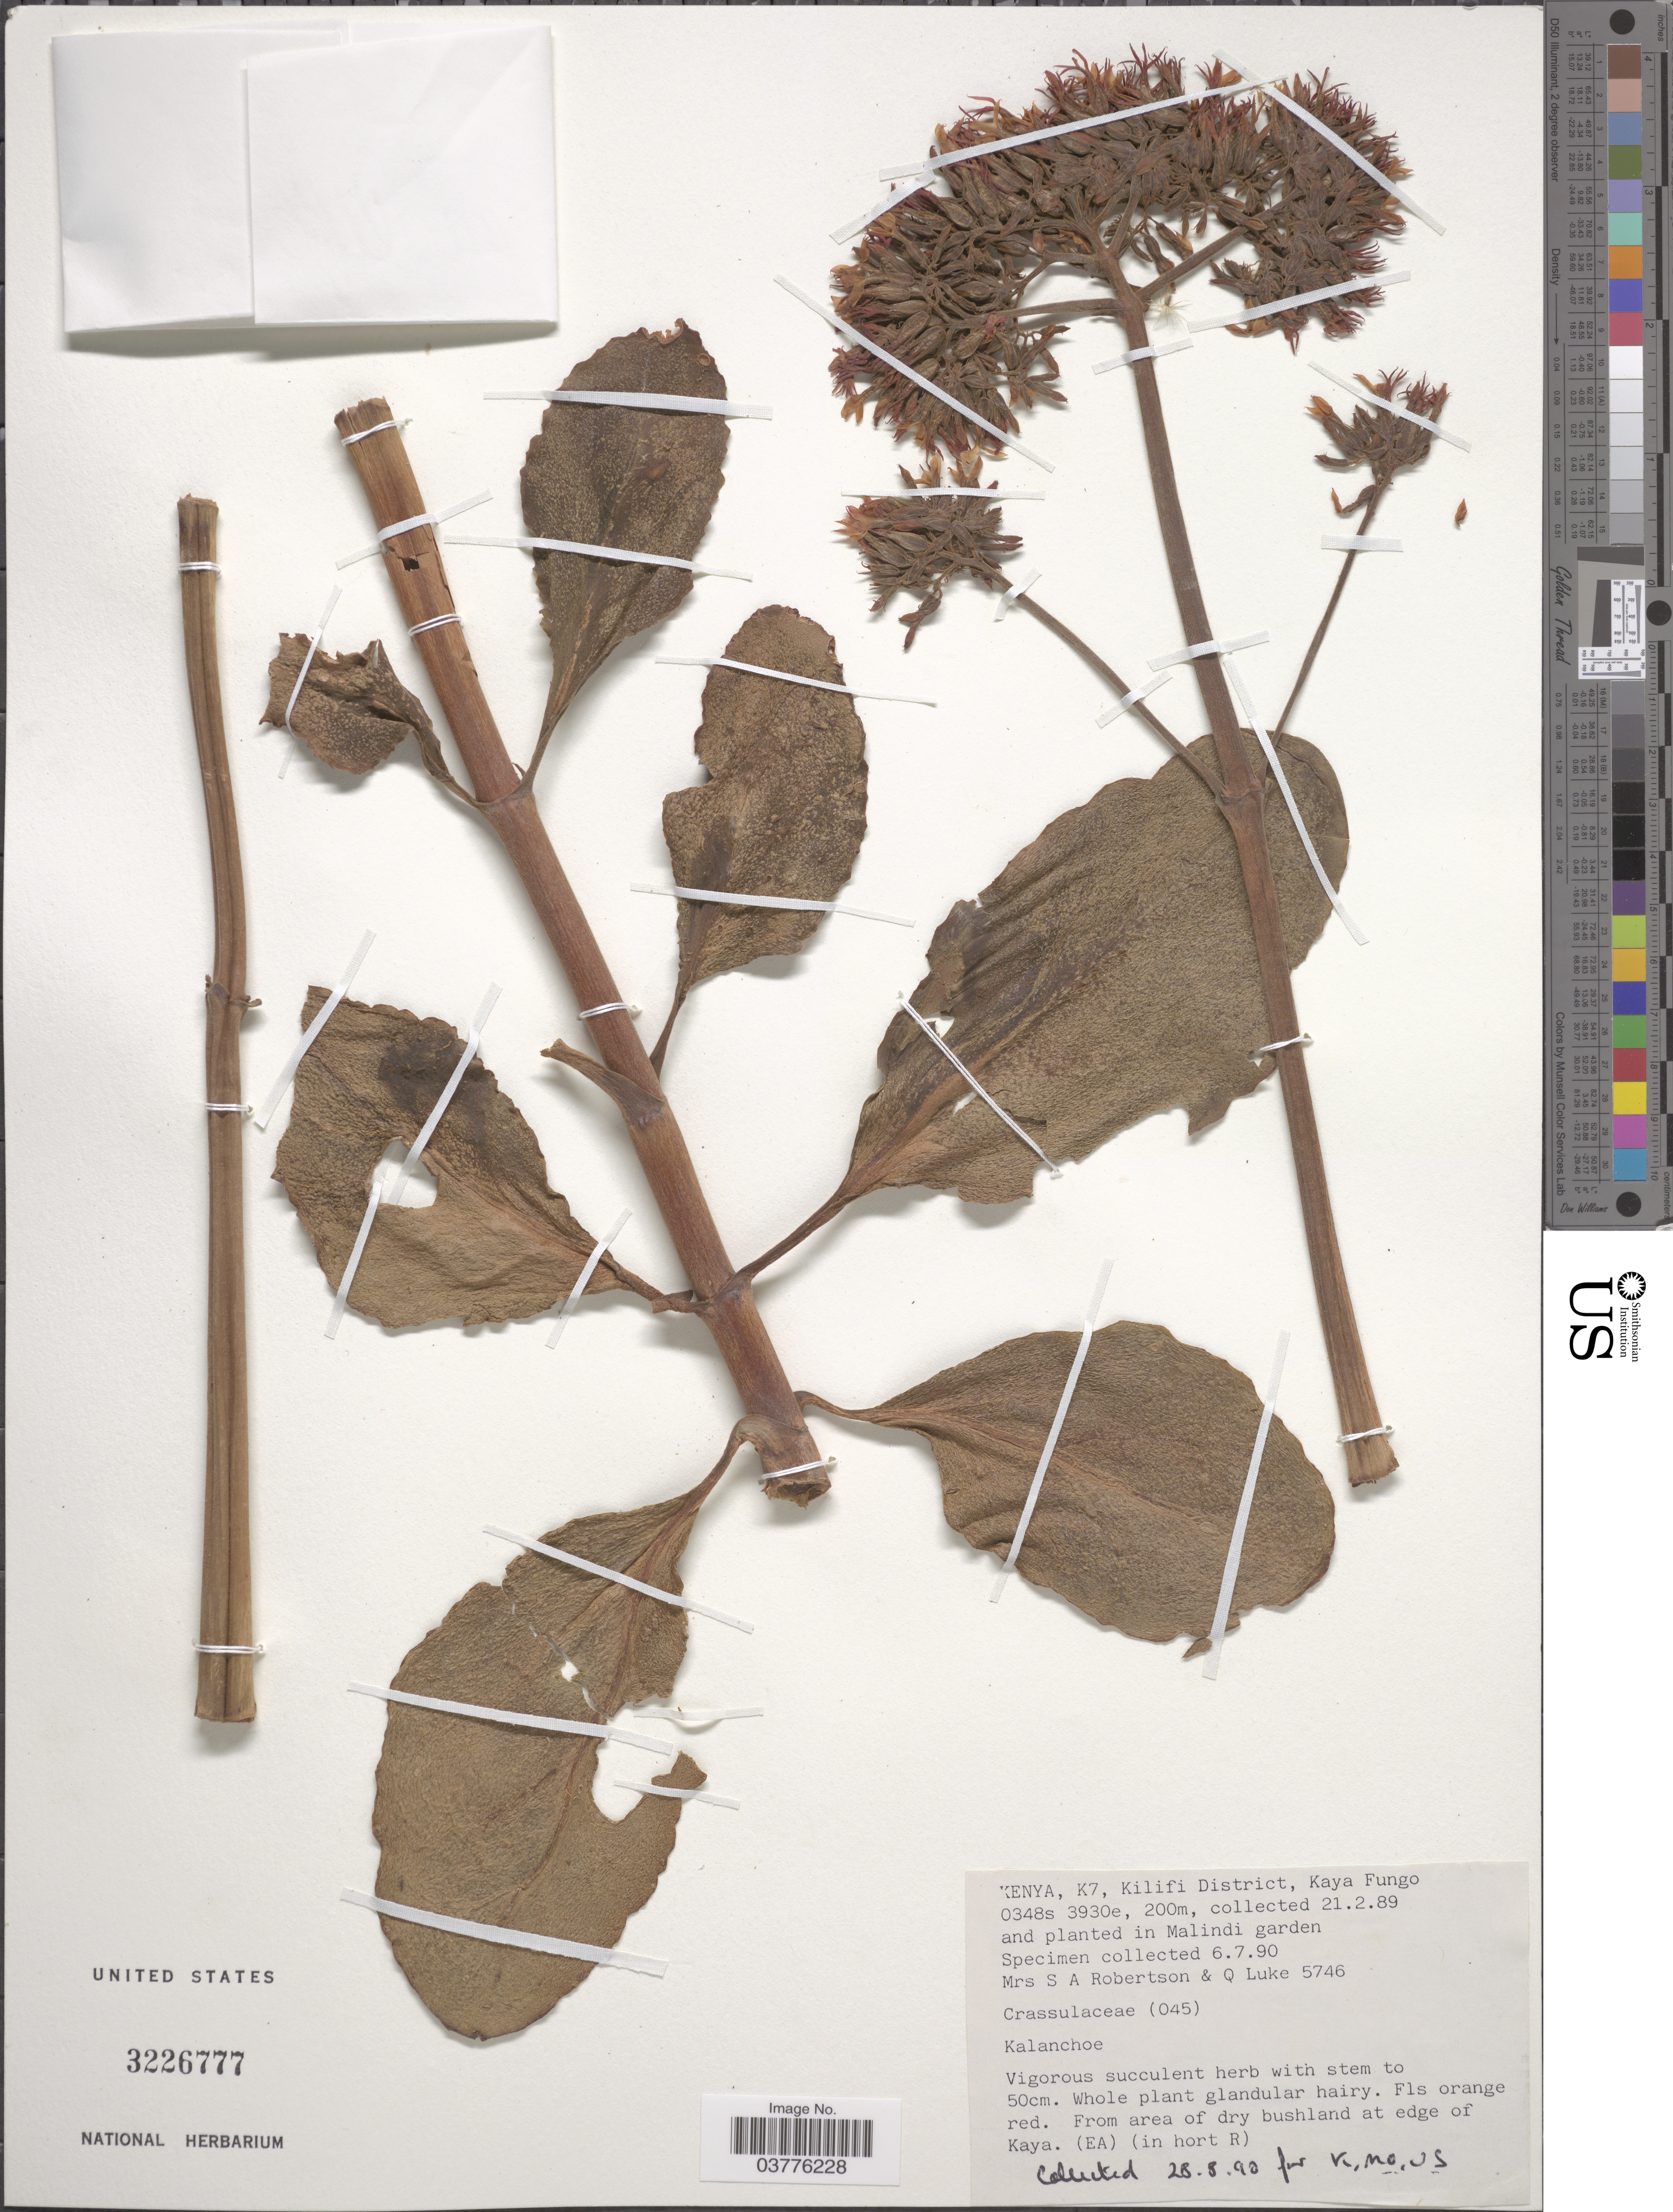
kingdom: Plantae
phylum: Tracheophyta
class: Magnoliopsida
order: Saxifragales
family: Crassulaceae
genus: Kalanchoe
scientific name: Kalanchoe sp.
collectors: S. Robertson & Q. Luke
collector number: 5746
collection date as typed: Transcribed d/m/y: 6/7/90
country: Kenya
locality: Malindi garden.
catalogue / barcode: US 3226777